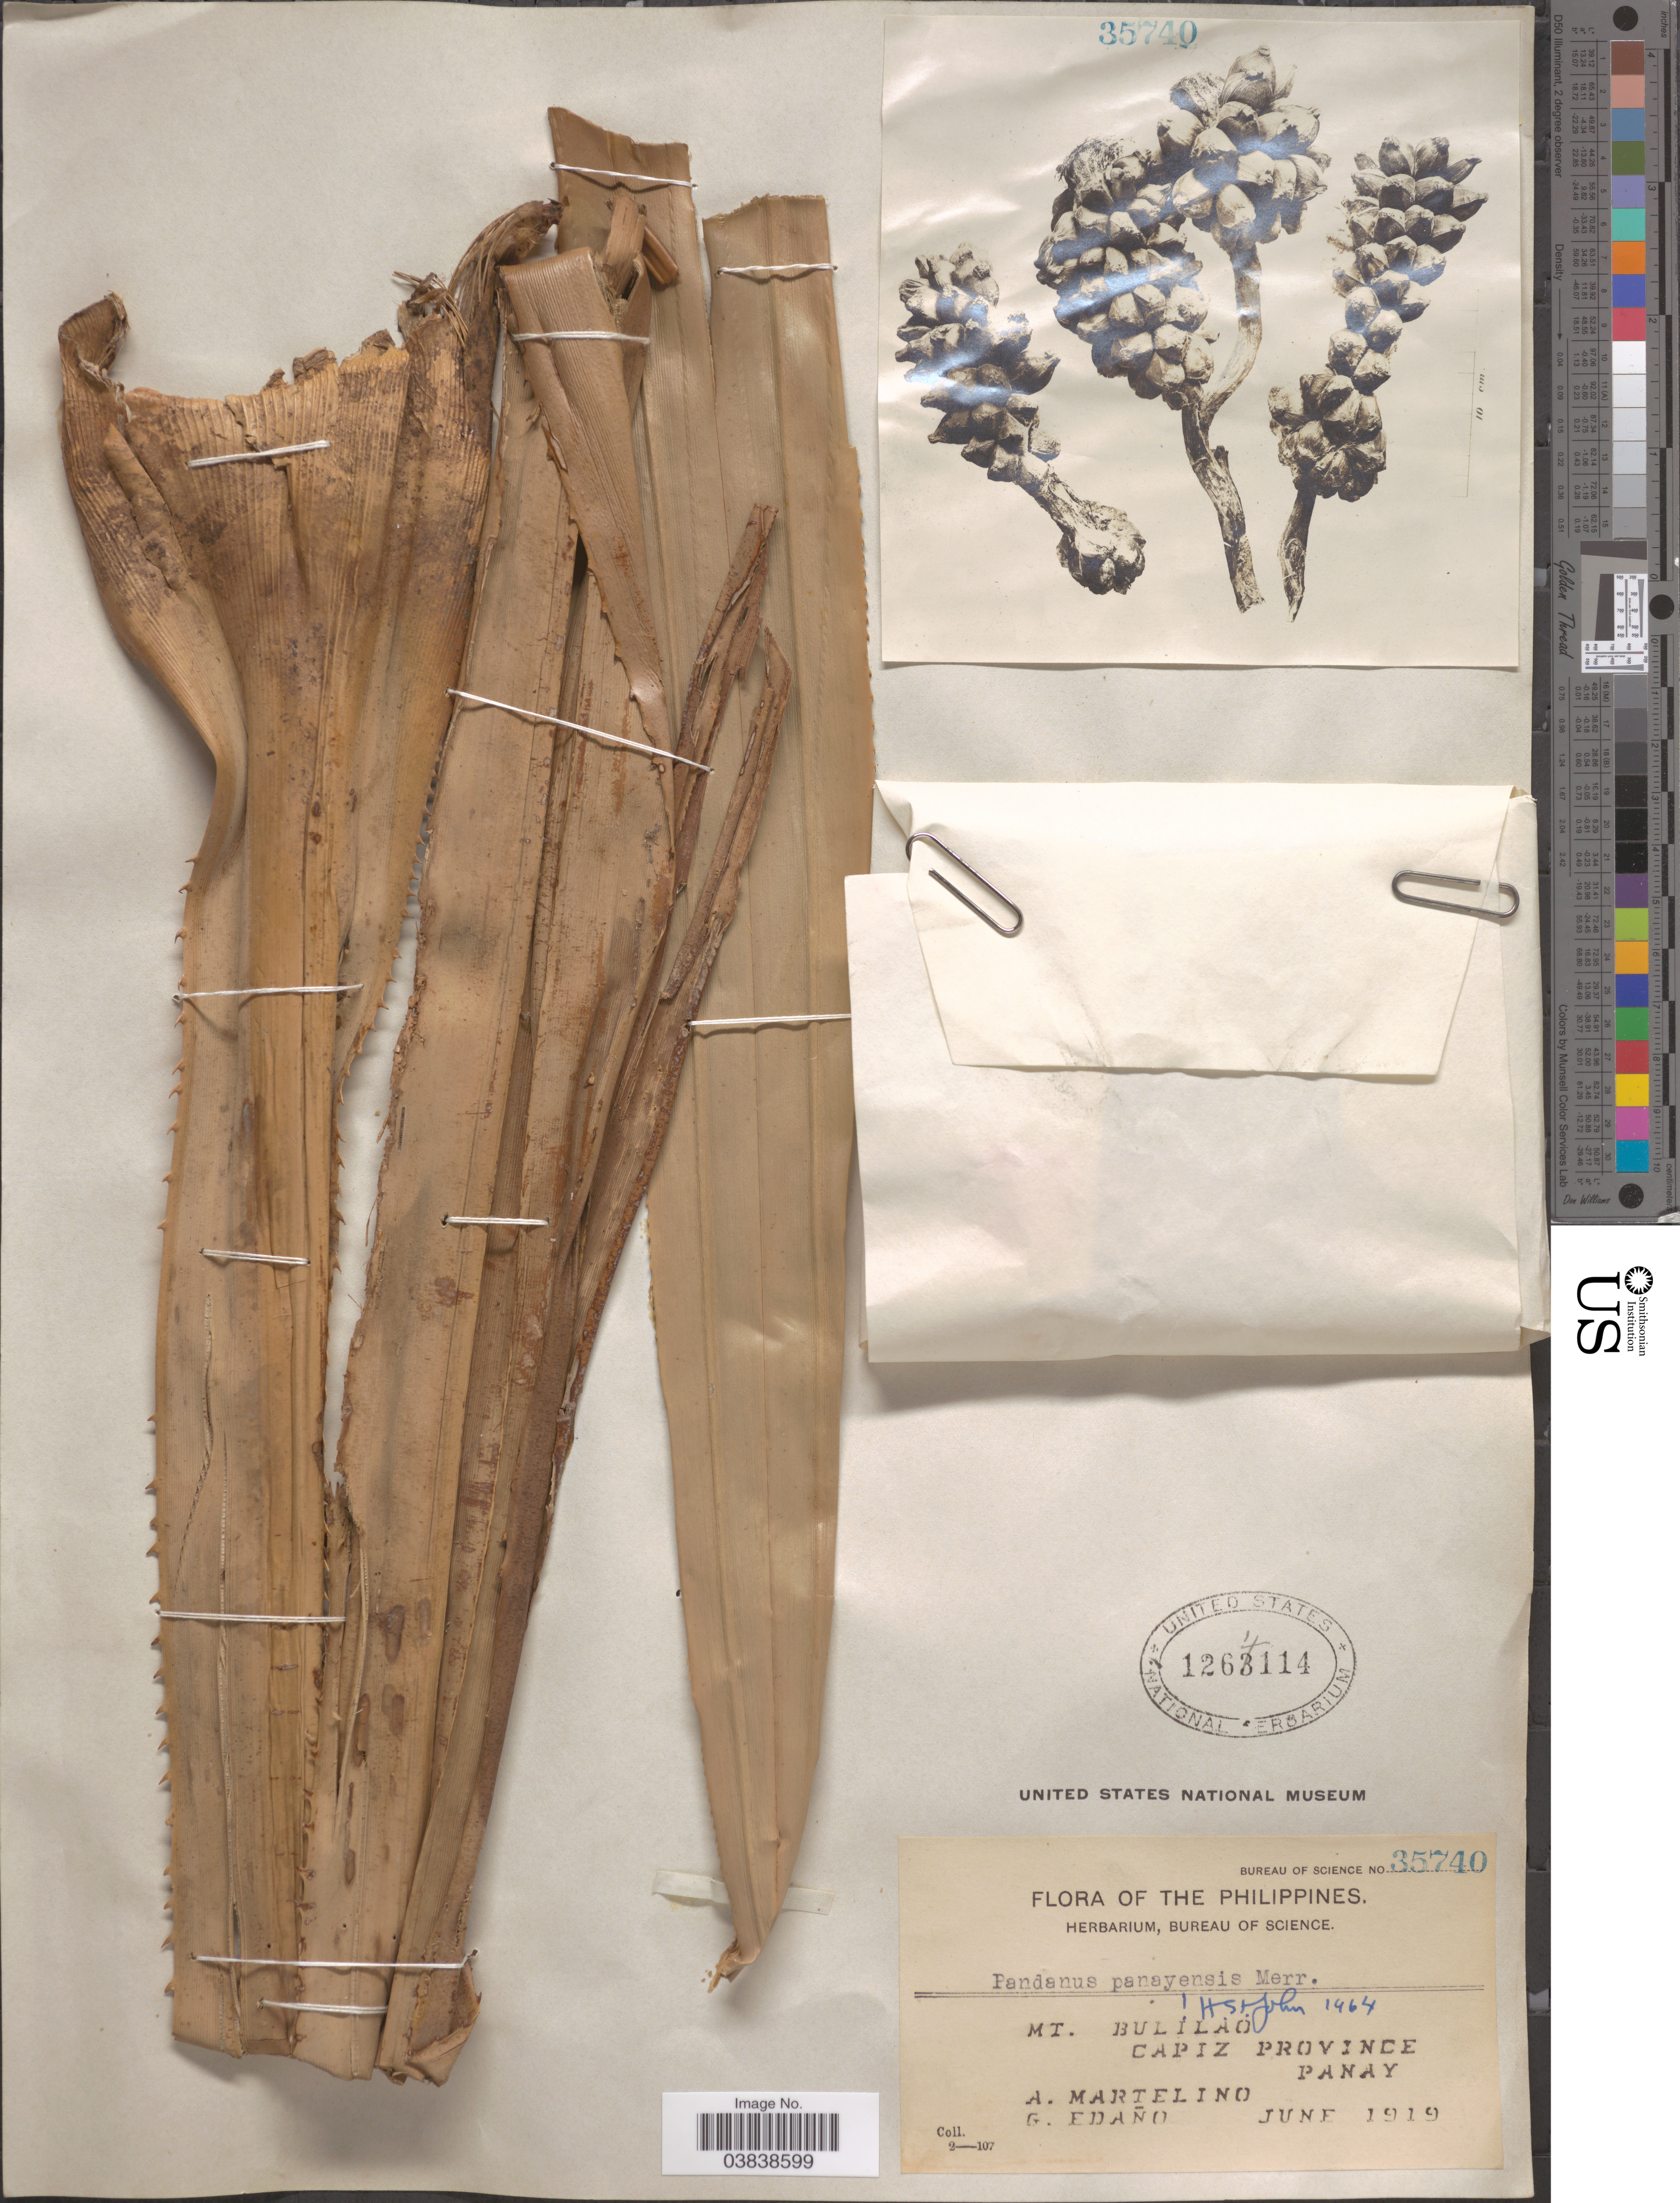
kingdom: Plantae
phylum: Tracheophyta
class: Liliopsida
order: Pandanales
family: Pandanaceae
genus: Pandanus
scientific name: Pandanus panayensis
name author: Merr.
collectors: A. Martelino & G. Edaño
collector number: Bureau of Science 35740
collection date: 1919-06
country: Philippines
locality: Mt. Bulilao, Capiz Province, Panay.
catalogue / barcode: US 1264114